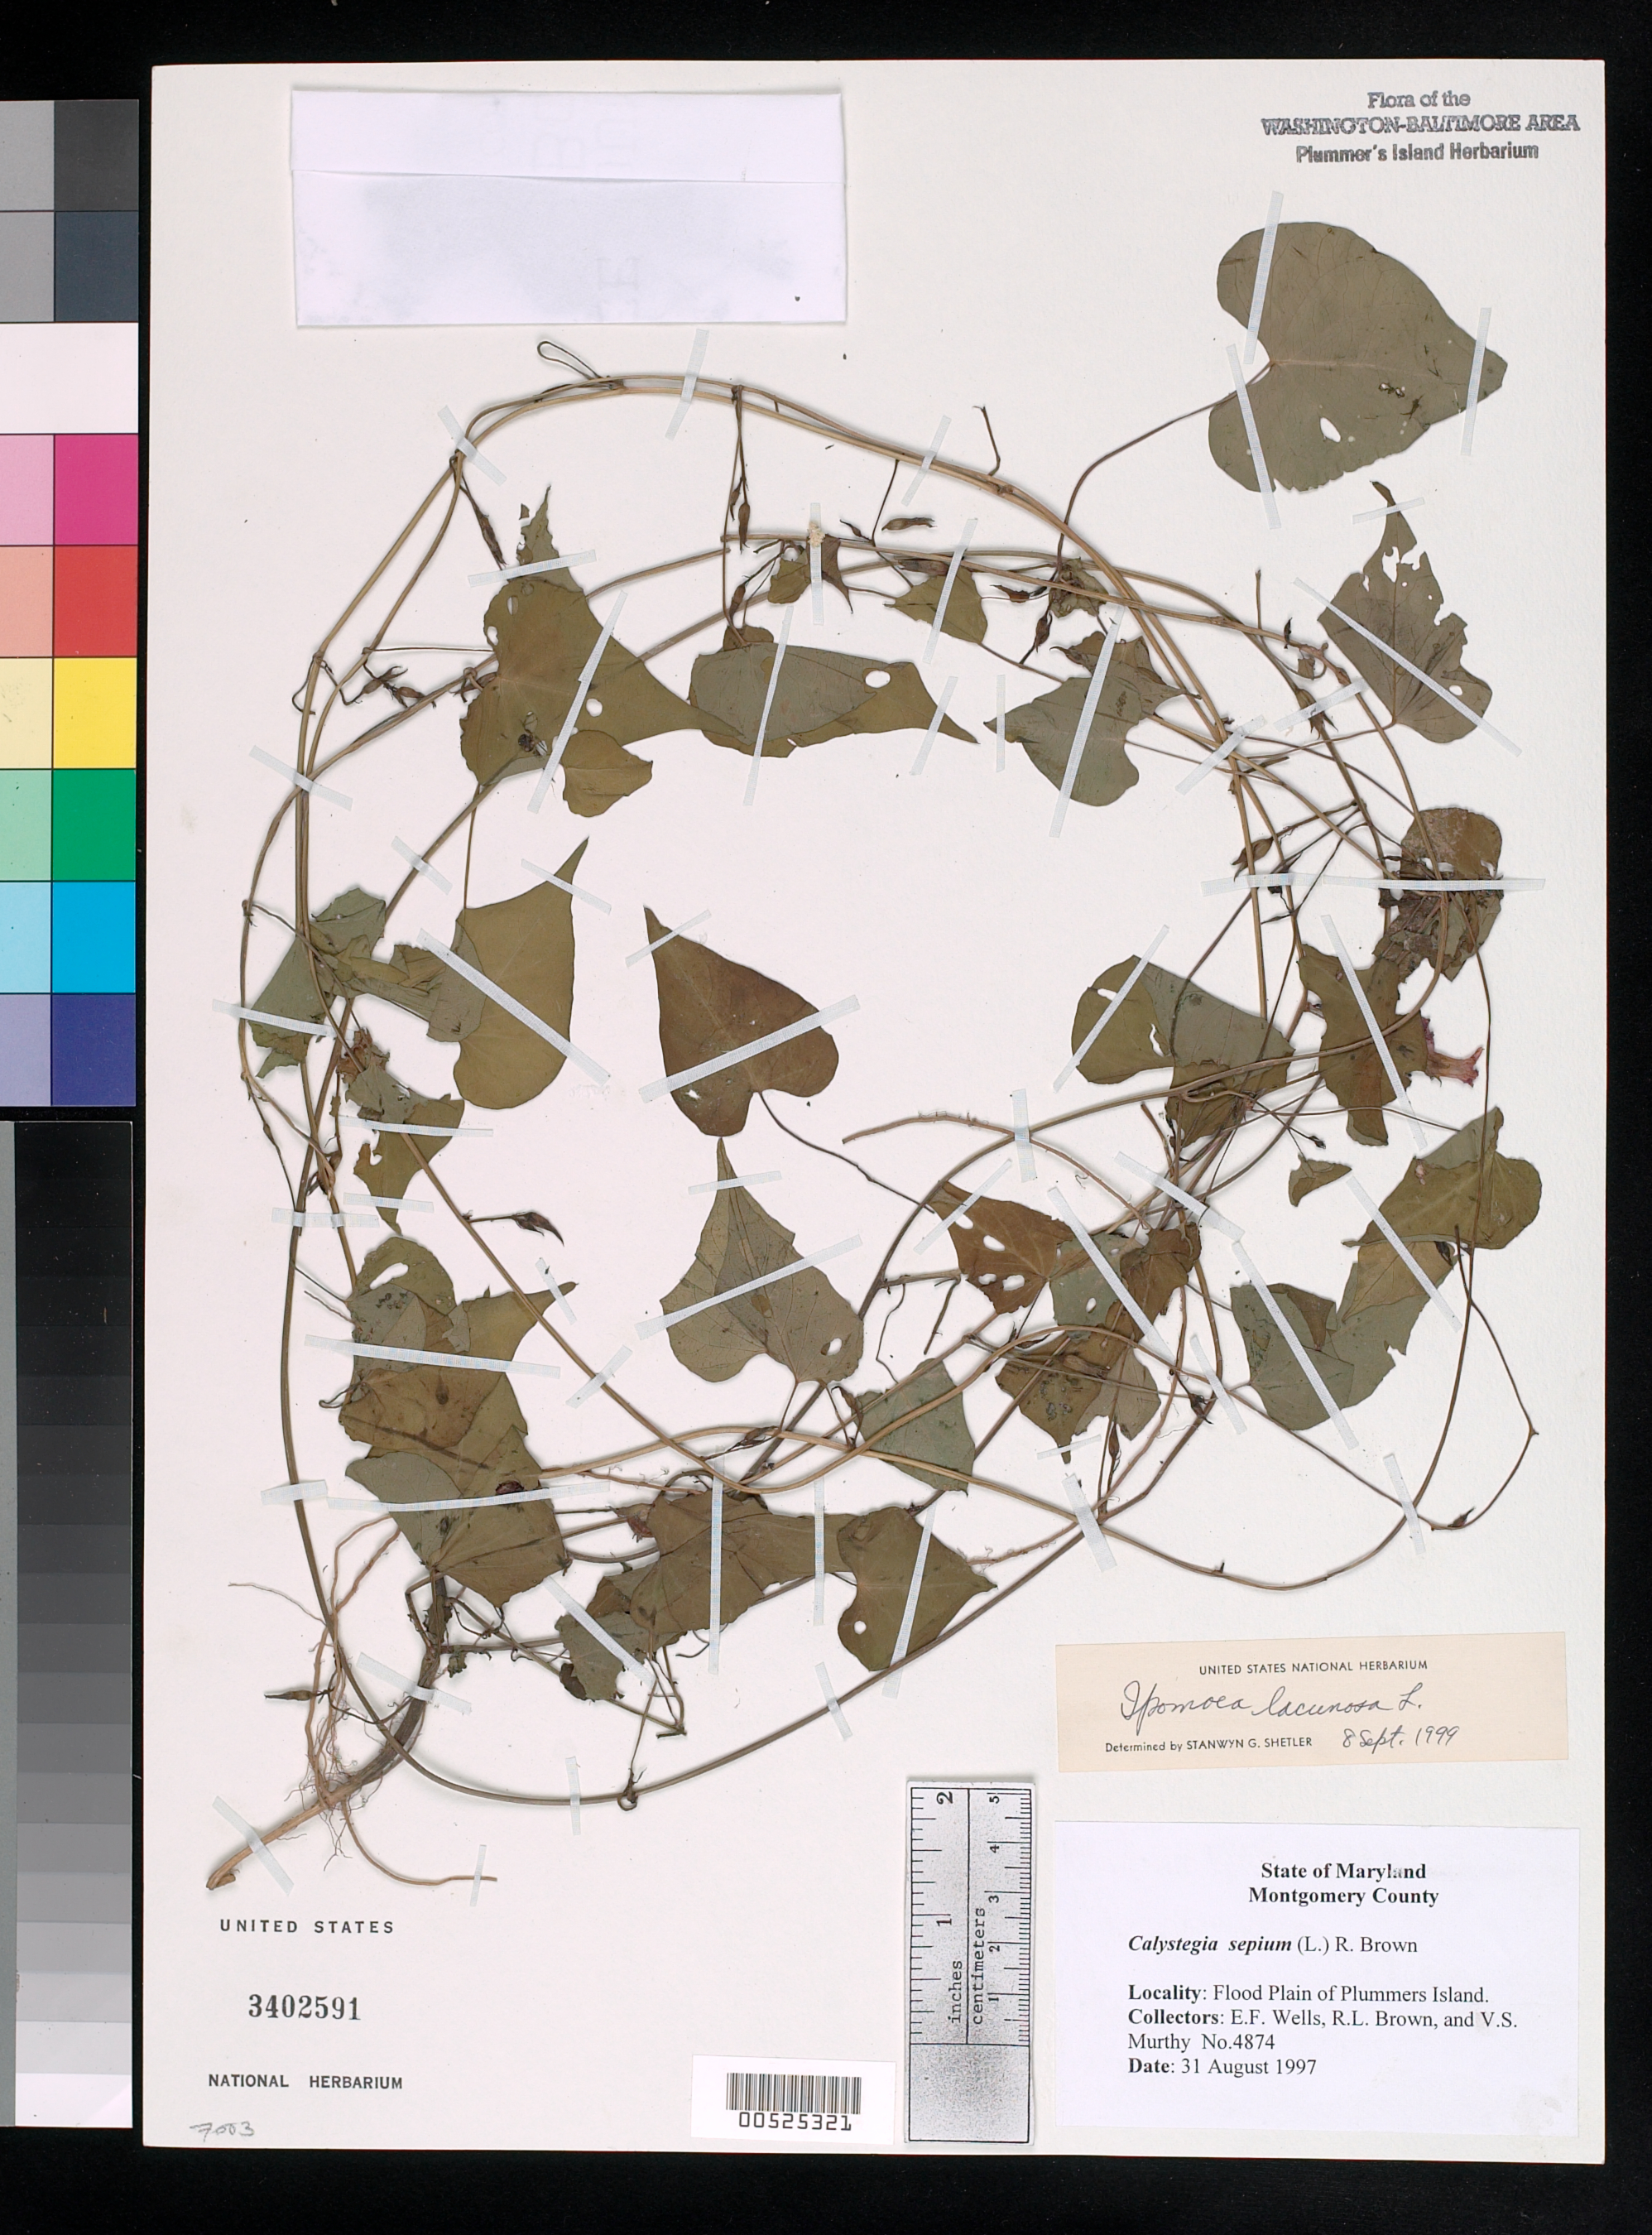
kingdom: Plantae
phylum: Tracheophyta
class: Magnoliopsida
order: Solanales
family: Convolvulaceae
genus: Ipomoea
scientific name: Ipomoea lacunosa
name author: L.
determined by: Shetler, Stanwyn G., (US), NMNH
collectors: E. F. Wells, R. L. Brown & V. S. Murthy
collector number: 4874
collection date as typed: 31 Aug 1997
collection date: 1997-08-31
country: United States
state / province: Maryland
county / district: Montgomery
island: Plummers Island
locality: Flood plain of Plummers Island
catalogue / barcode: US 3402591